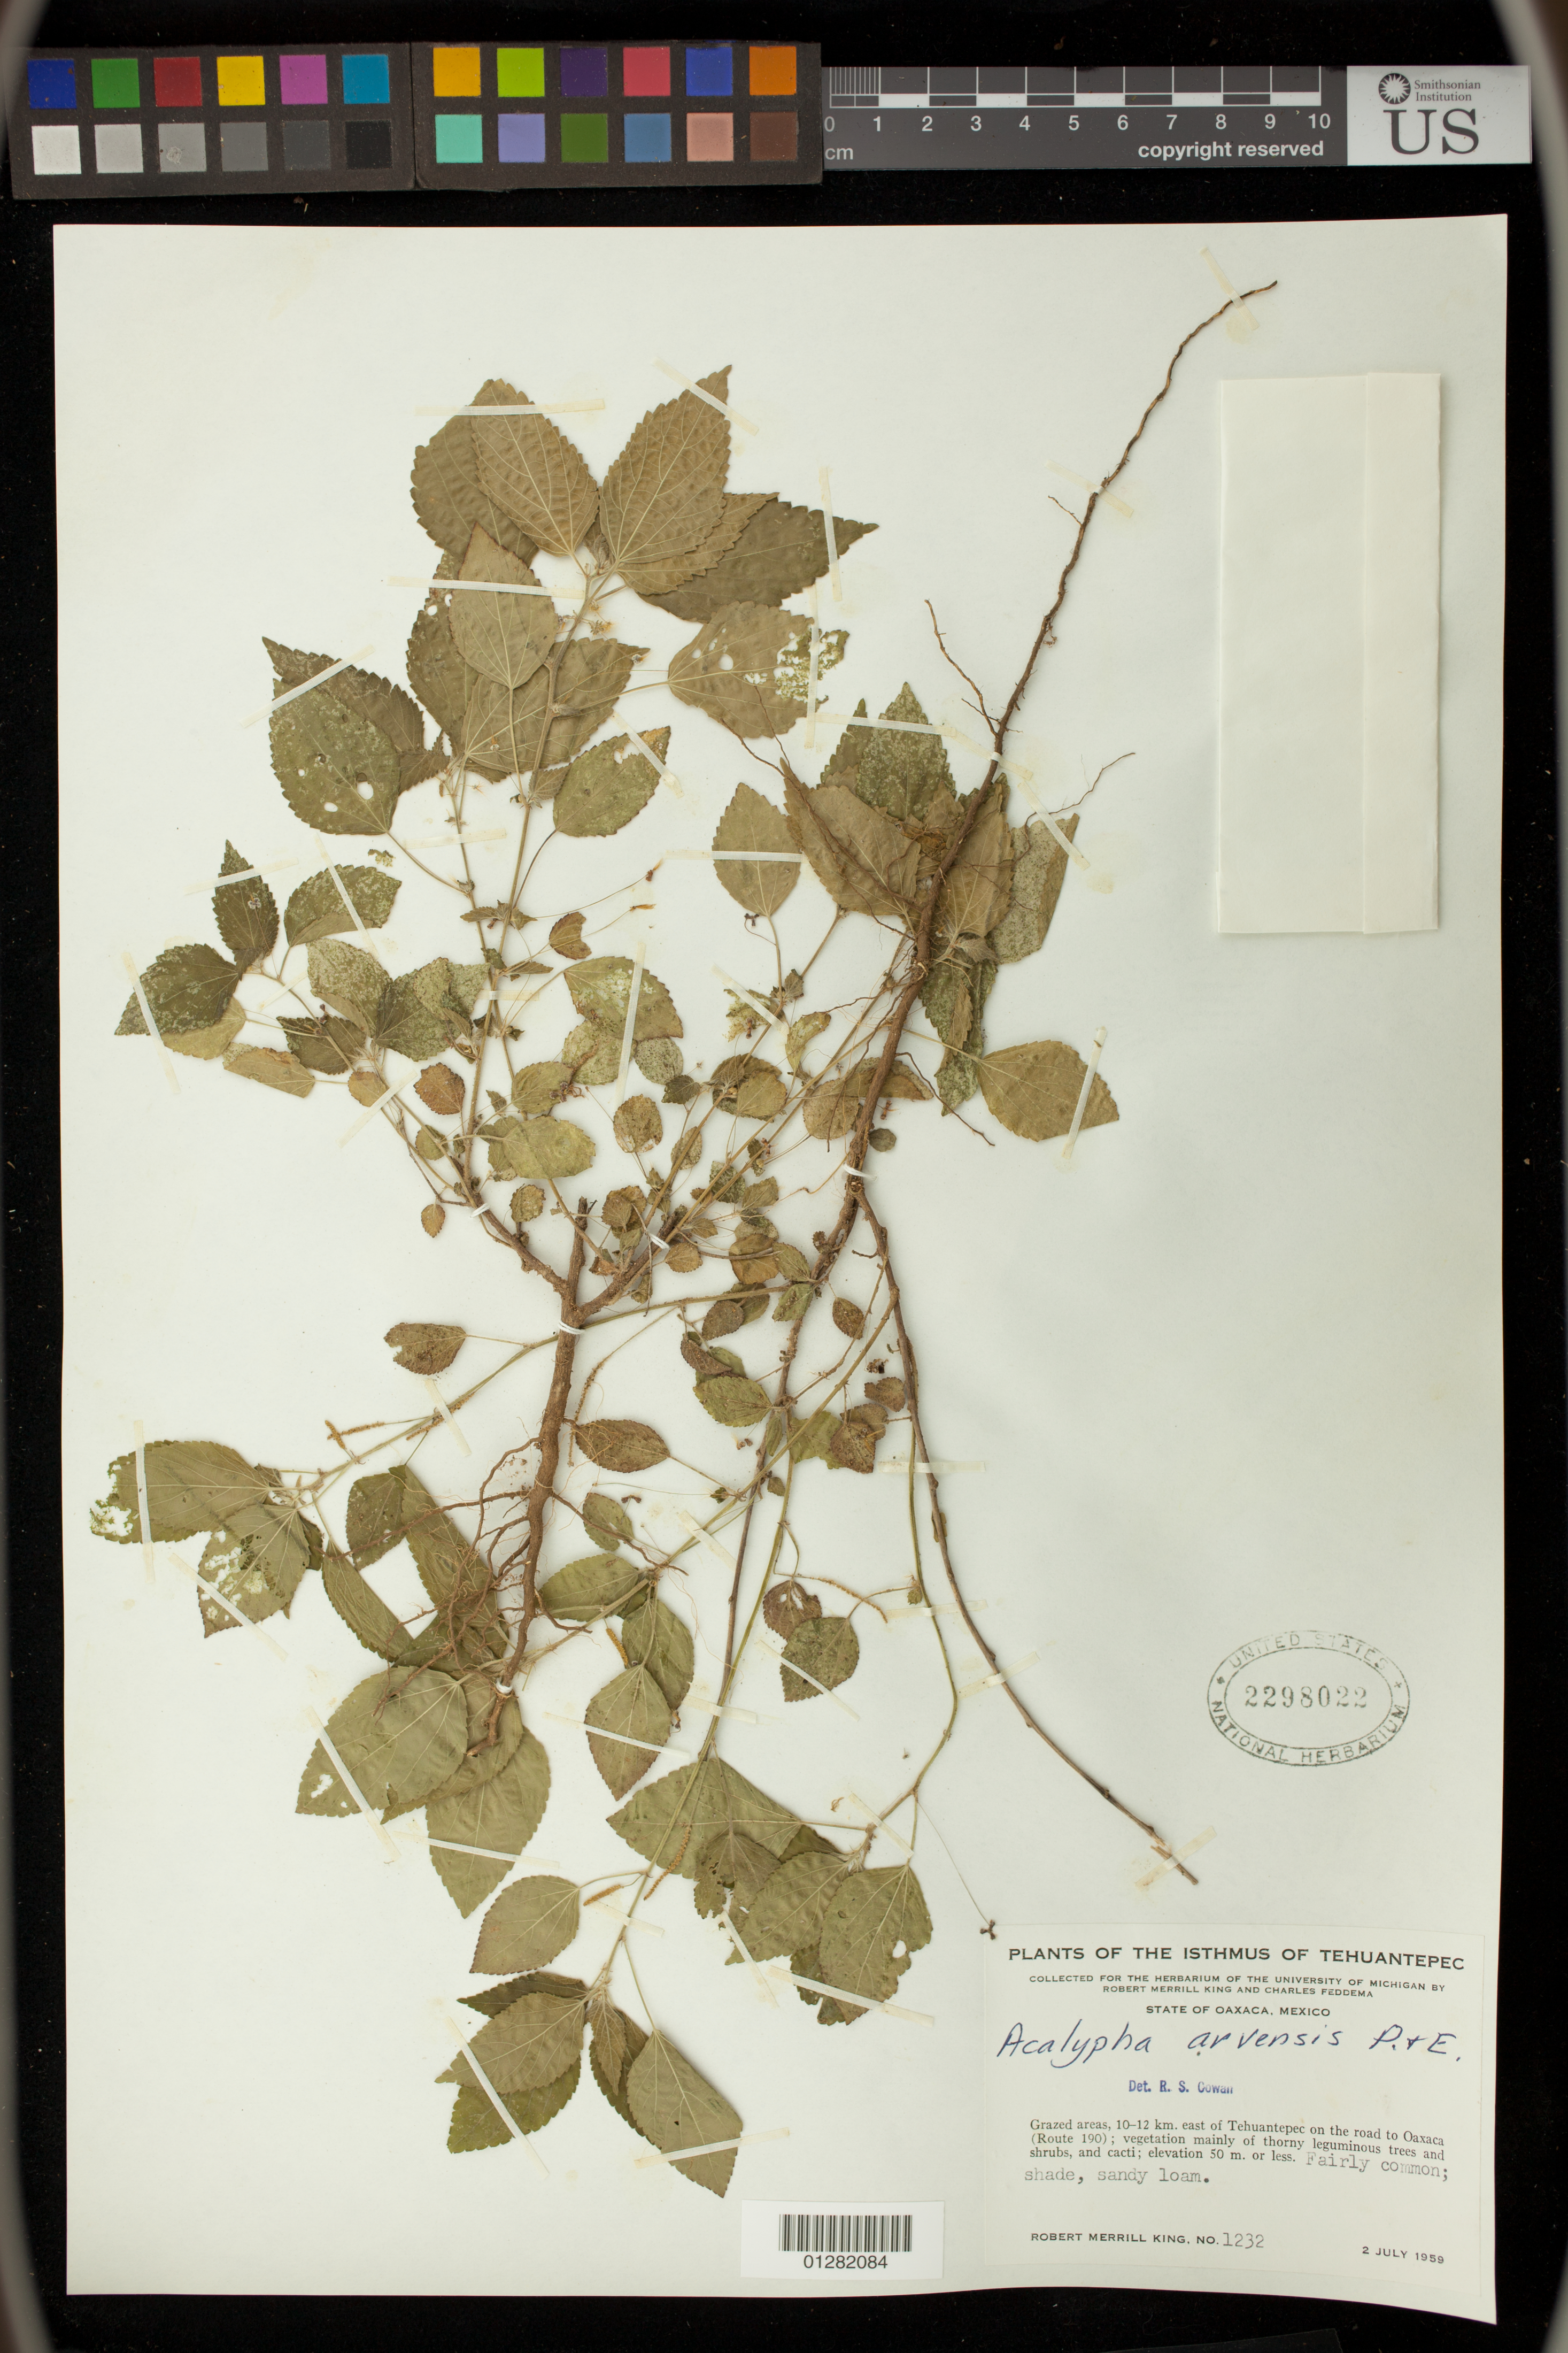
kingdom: Plantae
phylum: Tracheophyta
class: Magnoliopsida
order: Malpighiales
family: Euphorbiaceae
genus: Acalypha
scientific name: Acalypha arvensis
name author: Poepp.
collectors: R. M. King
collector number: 1232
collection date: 1959-07-02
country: Mexico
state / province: Oaxaca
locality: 10-12 km. east of Tehuantepec on the road to Oaxaca (Route 190)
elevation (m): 0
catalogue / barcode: US 2298022